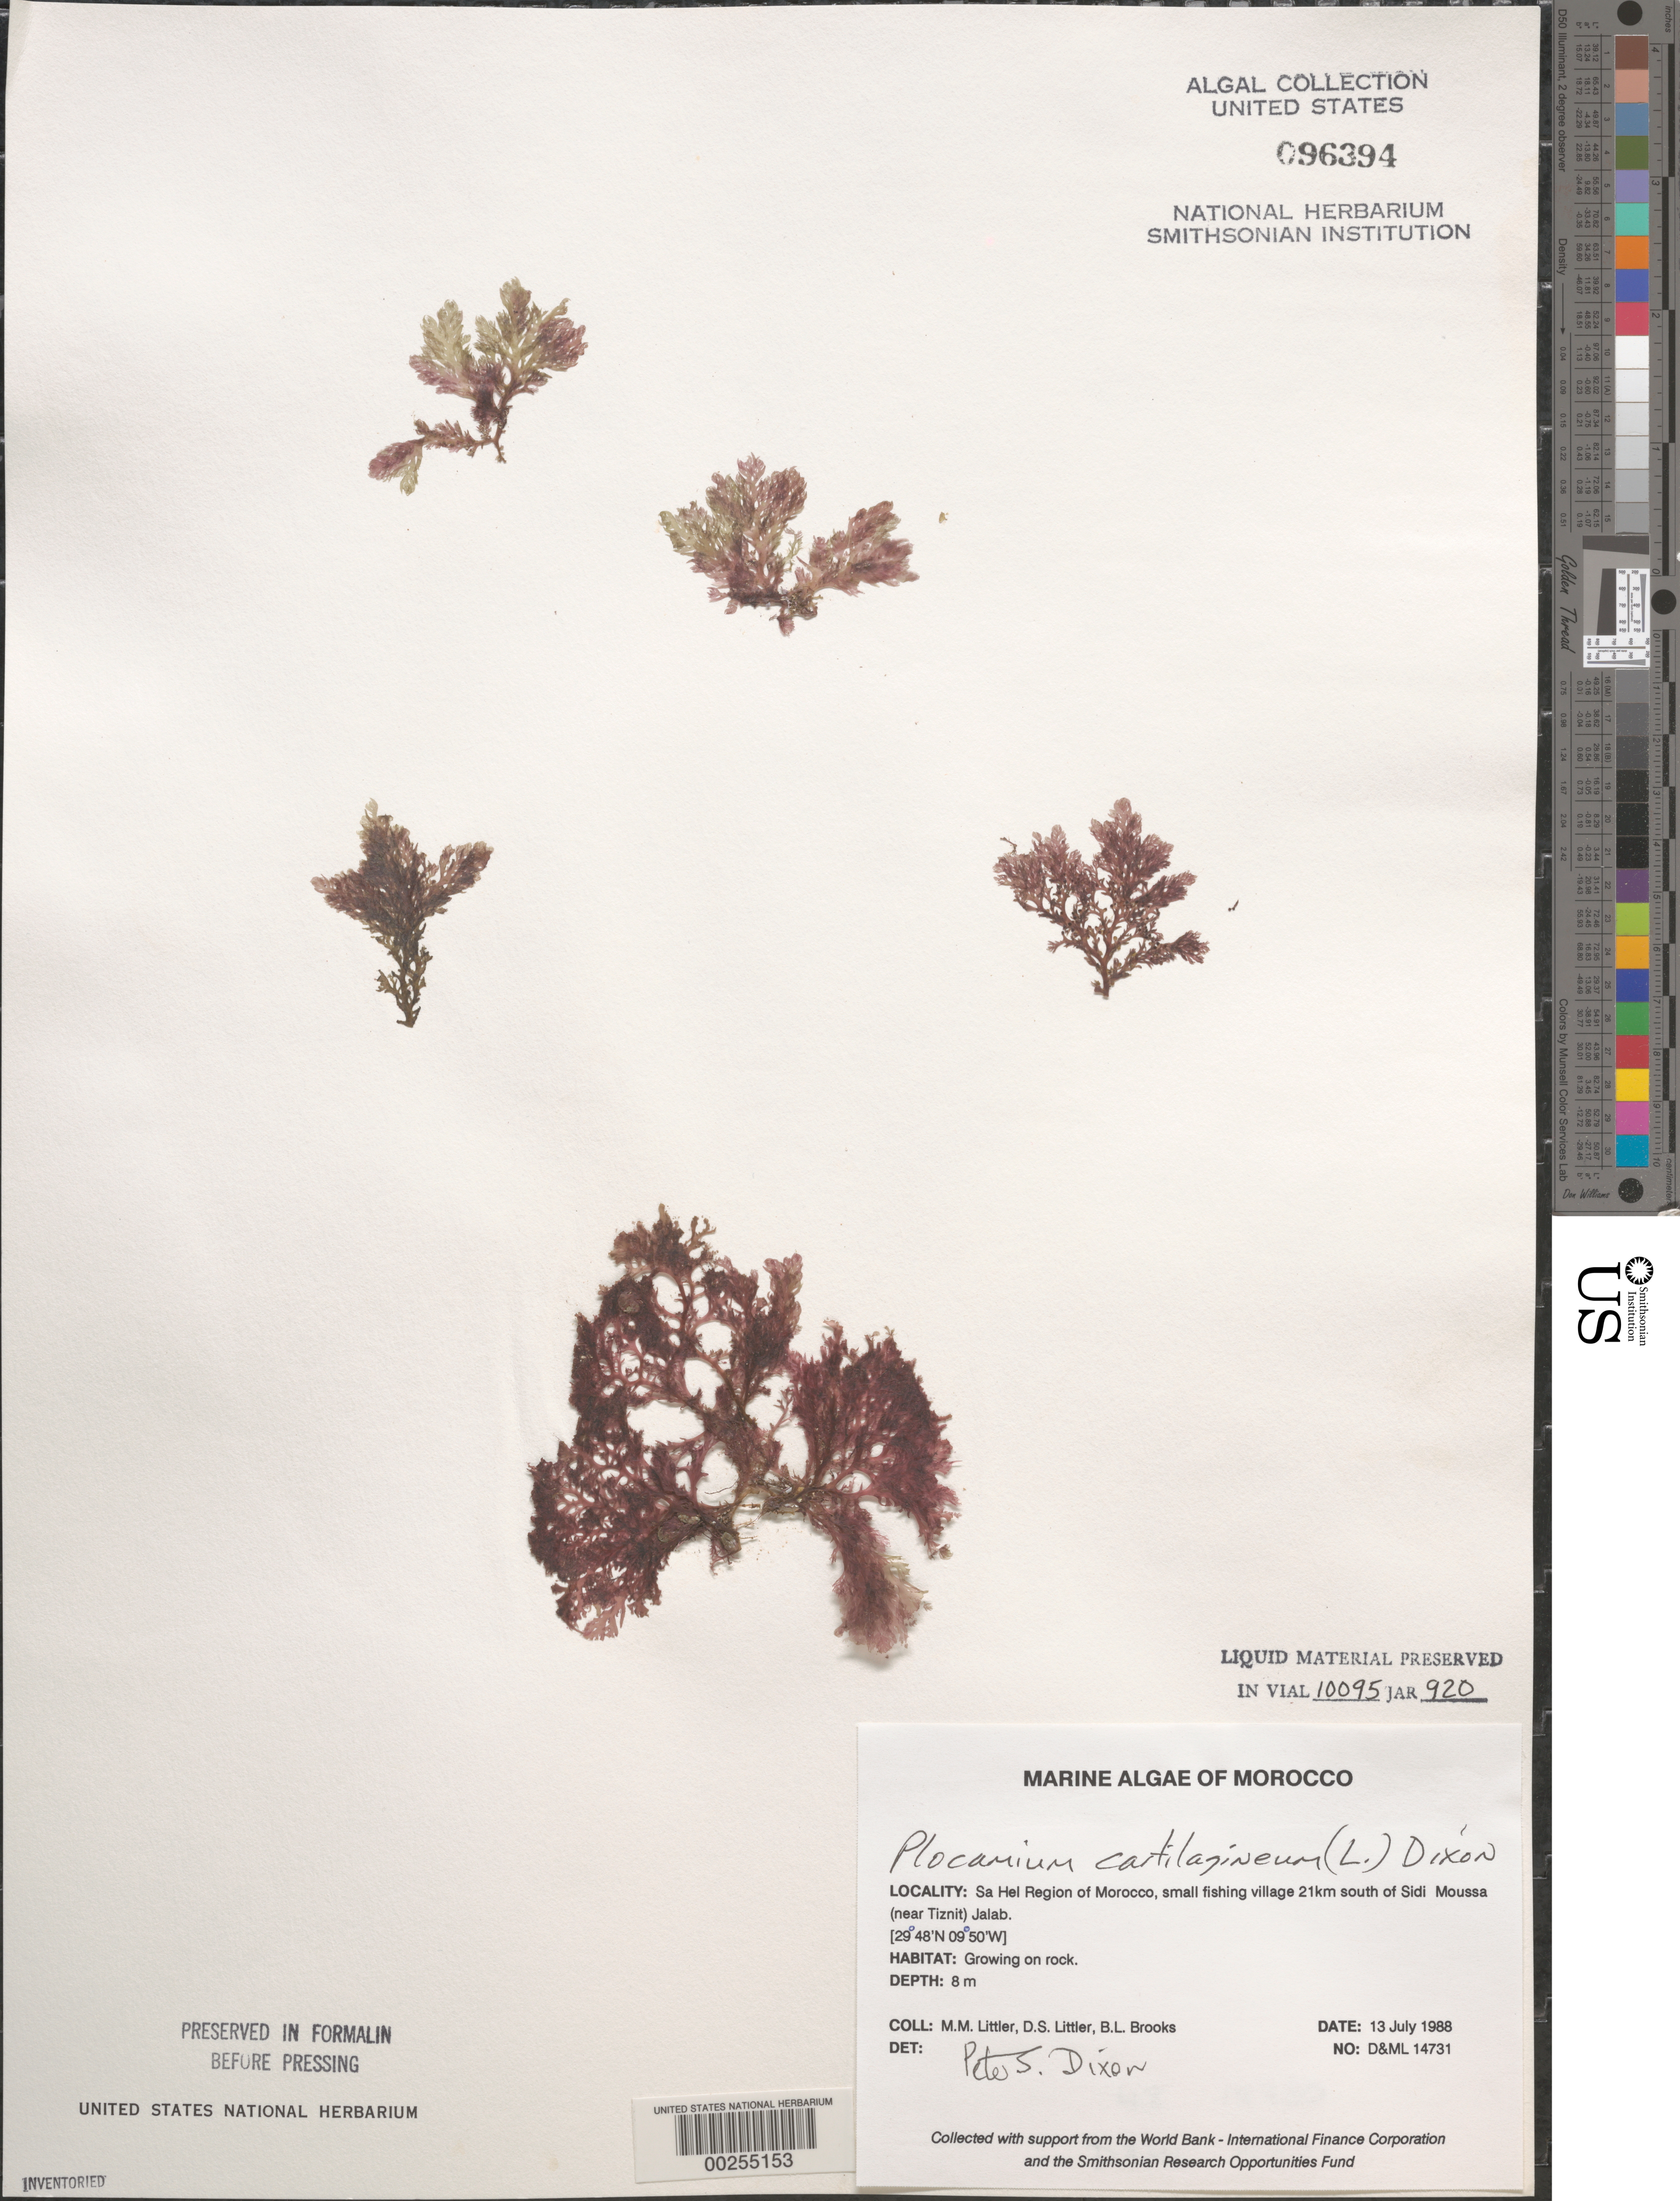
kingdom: Plantae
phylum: Rhodophyta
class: Florideophyceae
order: Plocamiales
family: Plocamiaceae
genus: Plocamium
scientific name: Plocamium cartilagineum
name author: (L.) P.S. Dixon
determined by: Dixon, P. S.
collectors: M. M. Littler, D. S. Littler & B. Brooks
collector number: D&ML 14731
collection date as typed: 13 Jul 1988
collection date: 1988-07-13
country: Morocco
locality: Sa Hel region, 21 km south of Sidi Moussa (near Tiznit), Jalab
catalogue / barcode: US 96394